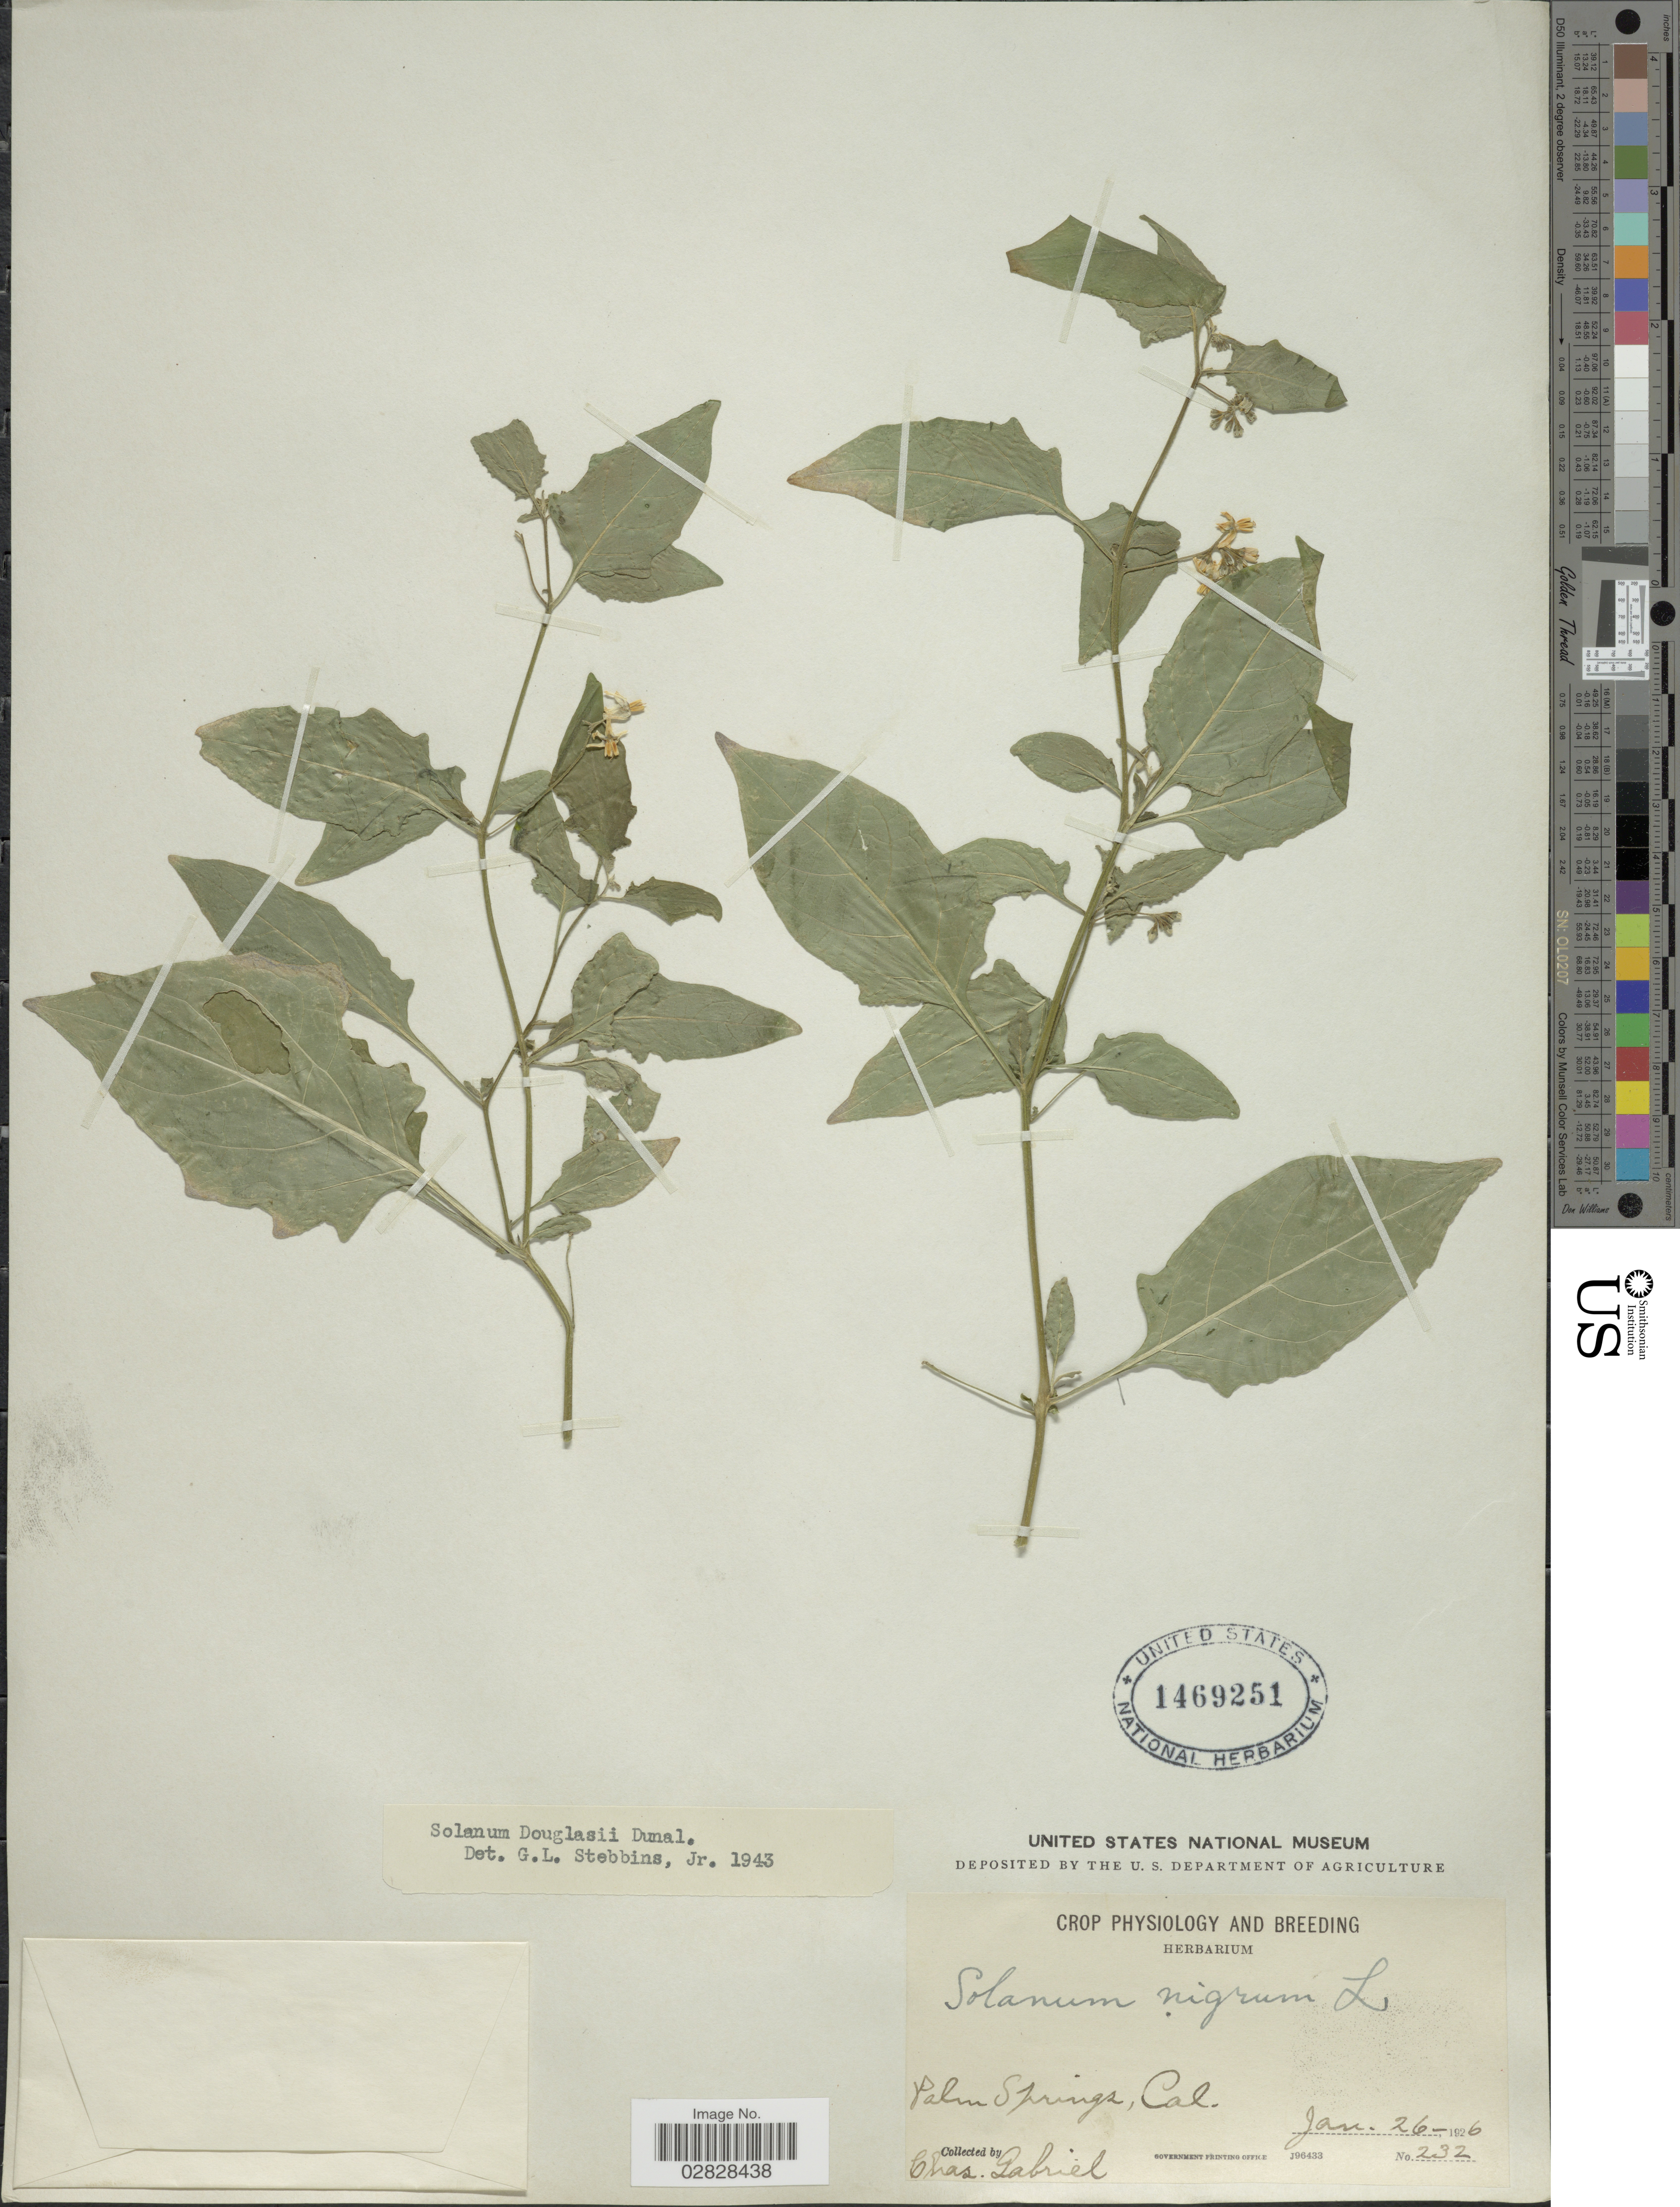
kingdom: Plantae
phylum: Tracheophyta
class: Magnoliopsida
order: Solanales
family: Solanaceae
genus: Solanum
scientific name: Solanum douglasii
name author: Dunal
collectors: C. Gabriel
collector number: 232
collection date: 1926-01-26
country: United States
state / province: California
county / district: Riverside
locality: Palm Springs.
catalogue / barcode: US 1469251